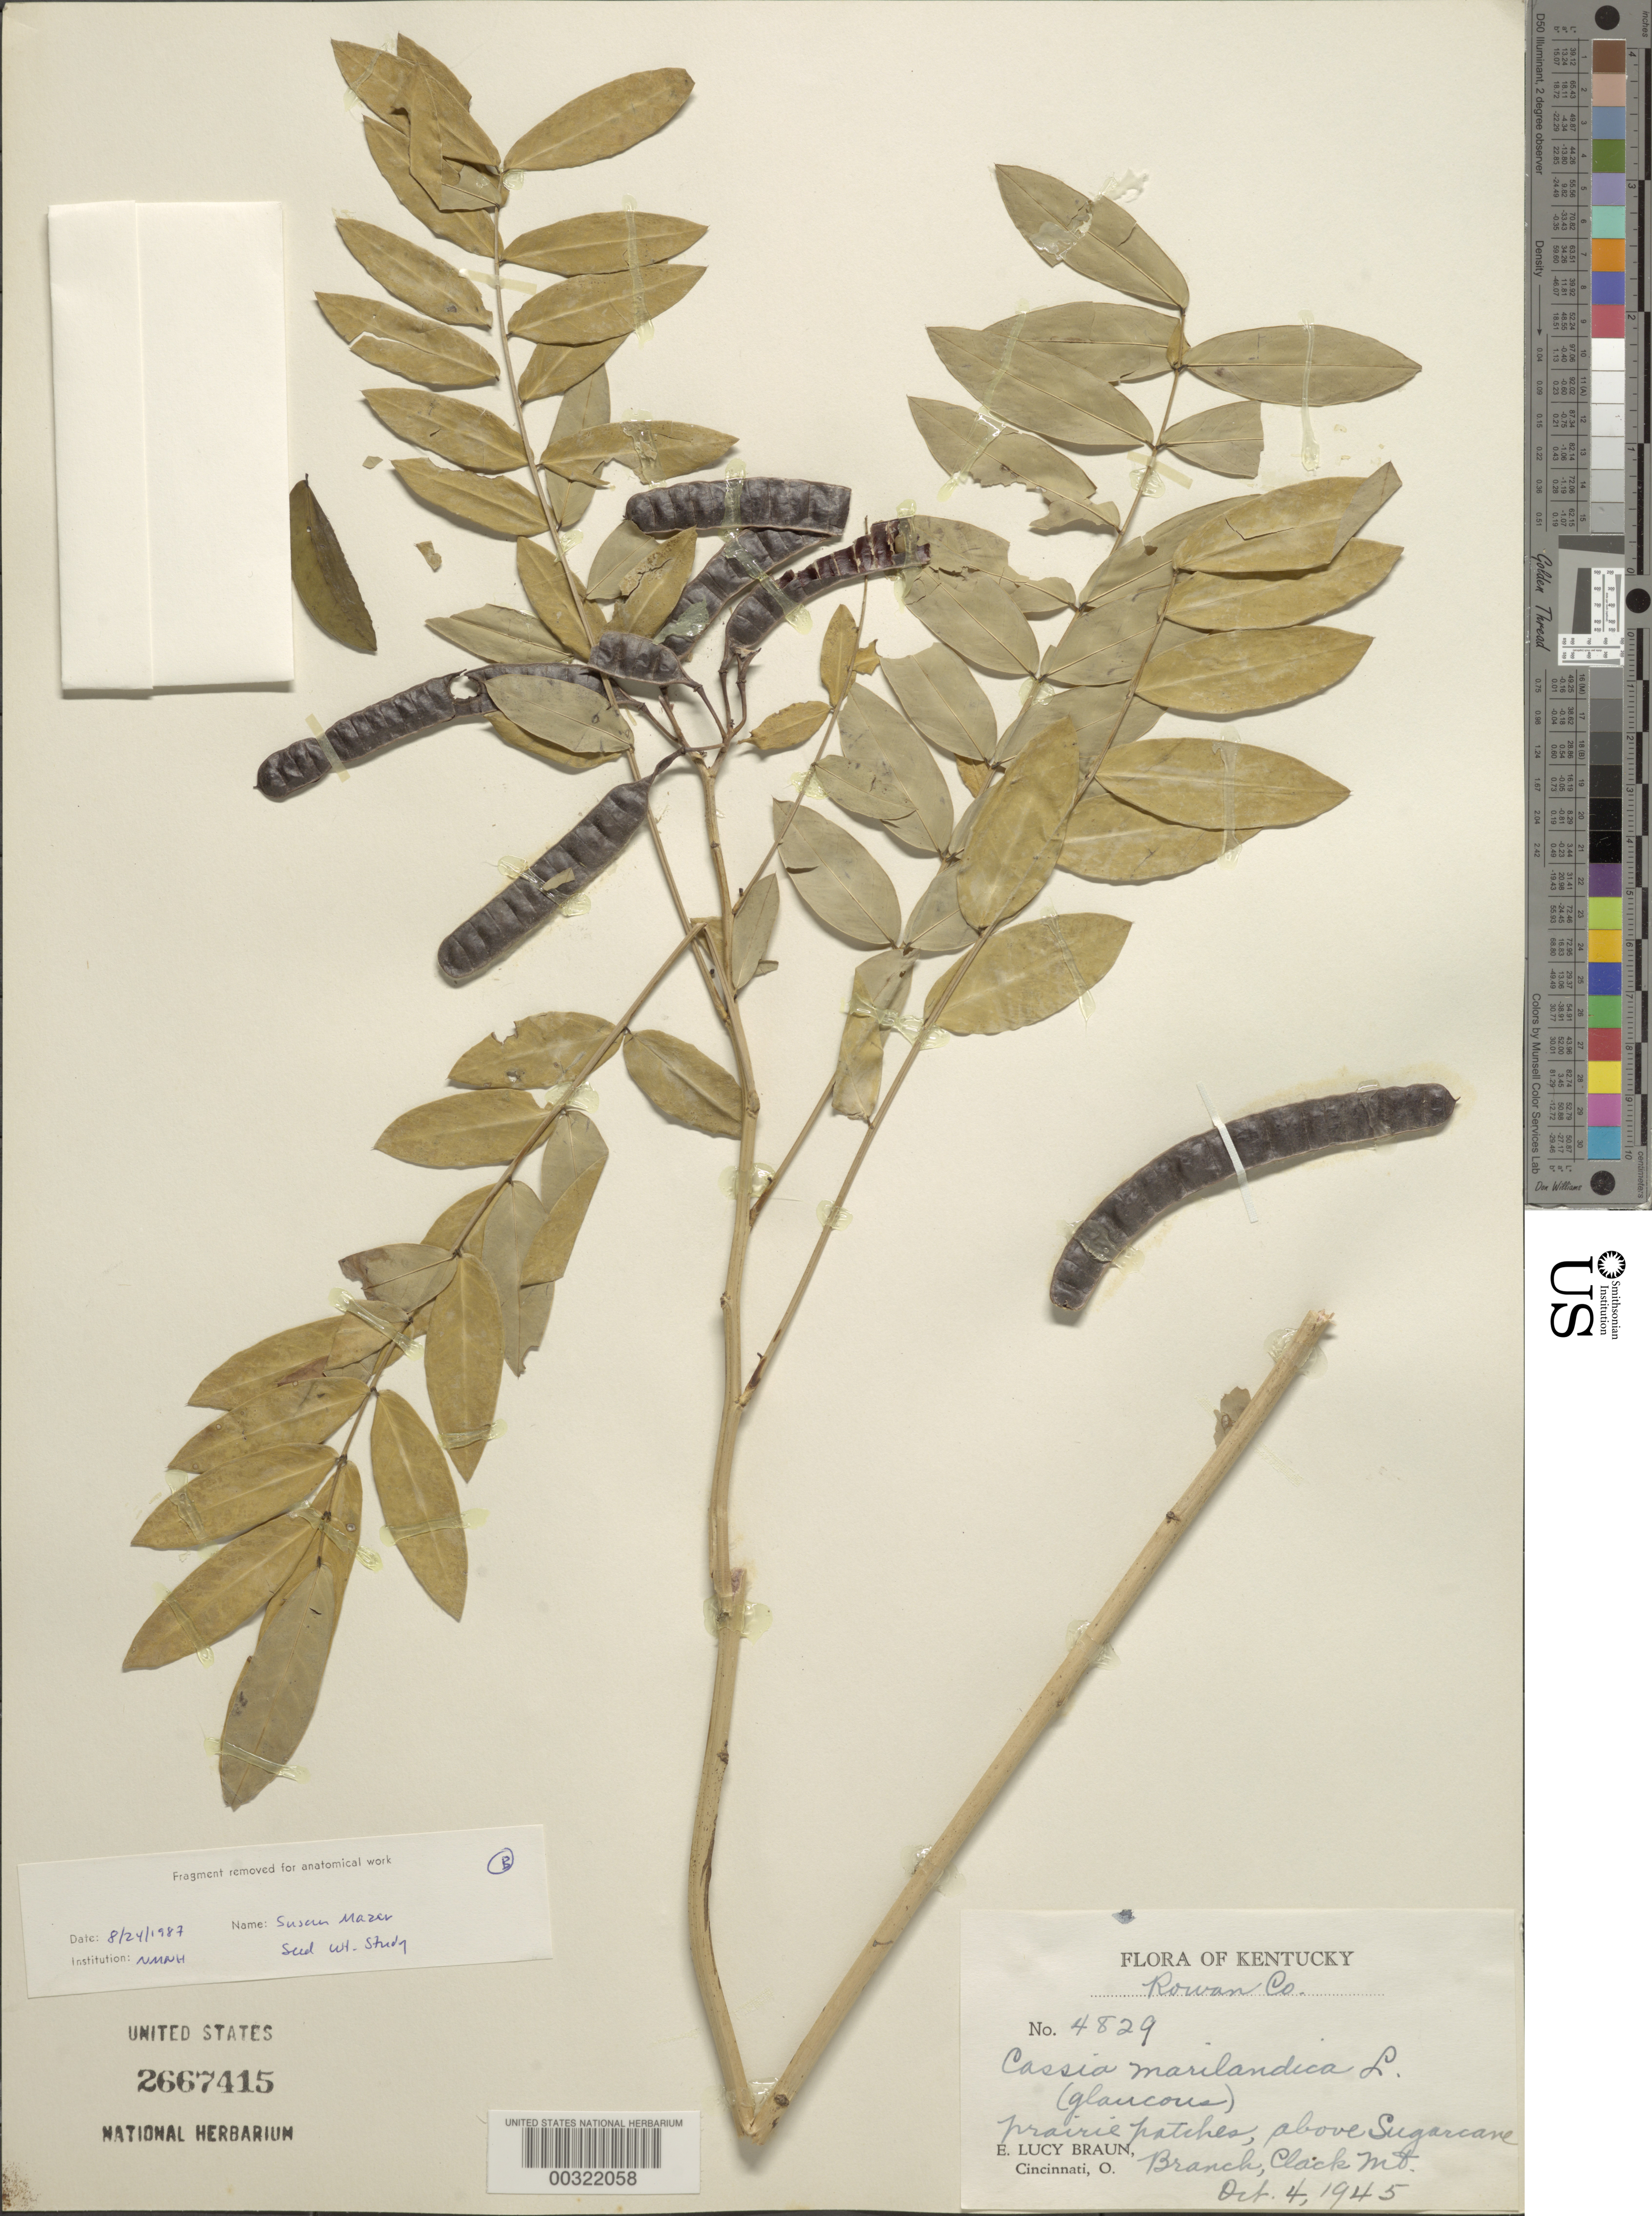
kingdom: Plantae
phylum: Tracheophyta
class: Magnoliopsida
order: Fabales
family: Fabaceae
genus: Senna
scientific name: Senna marilandica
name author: (L.) Link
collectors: E. L. Braun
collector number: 4829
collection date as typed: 04 Oct 1945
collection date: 1945-10-04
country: United States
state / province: Kentucky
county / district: Rowan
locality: Above sugarcane branch, clack mt.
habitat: Prairie patches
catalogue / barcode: US 2667415